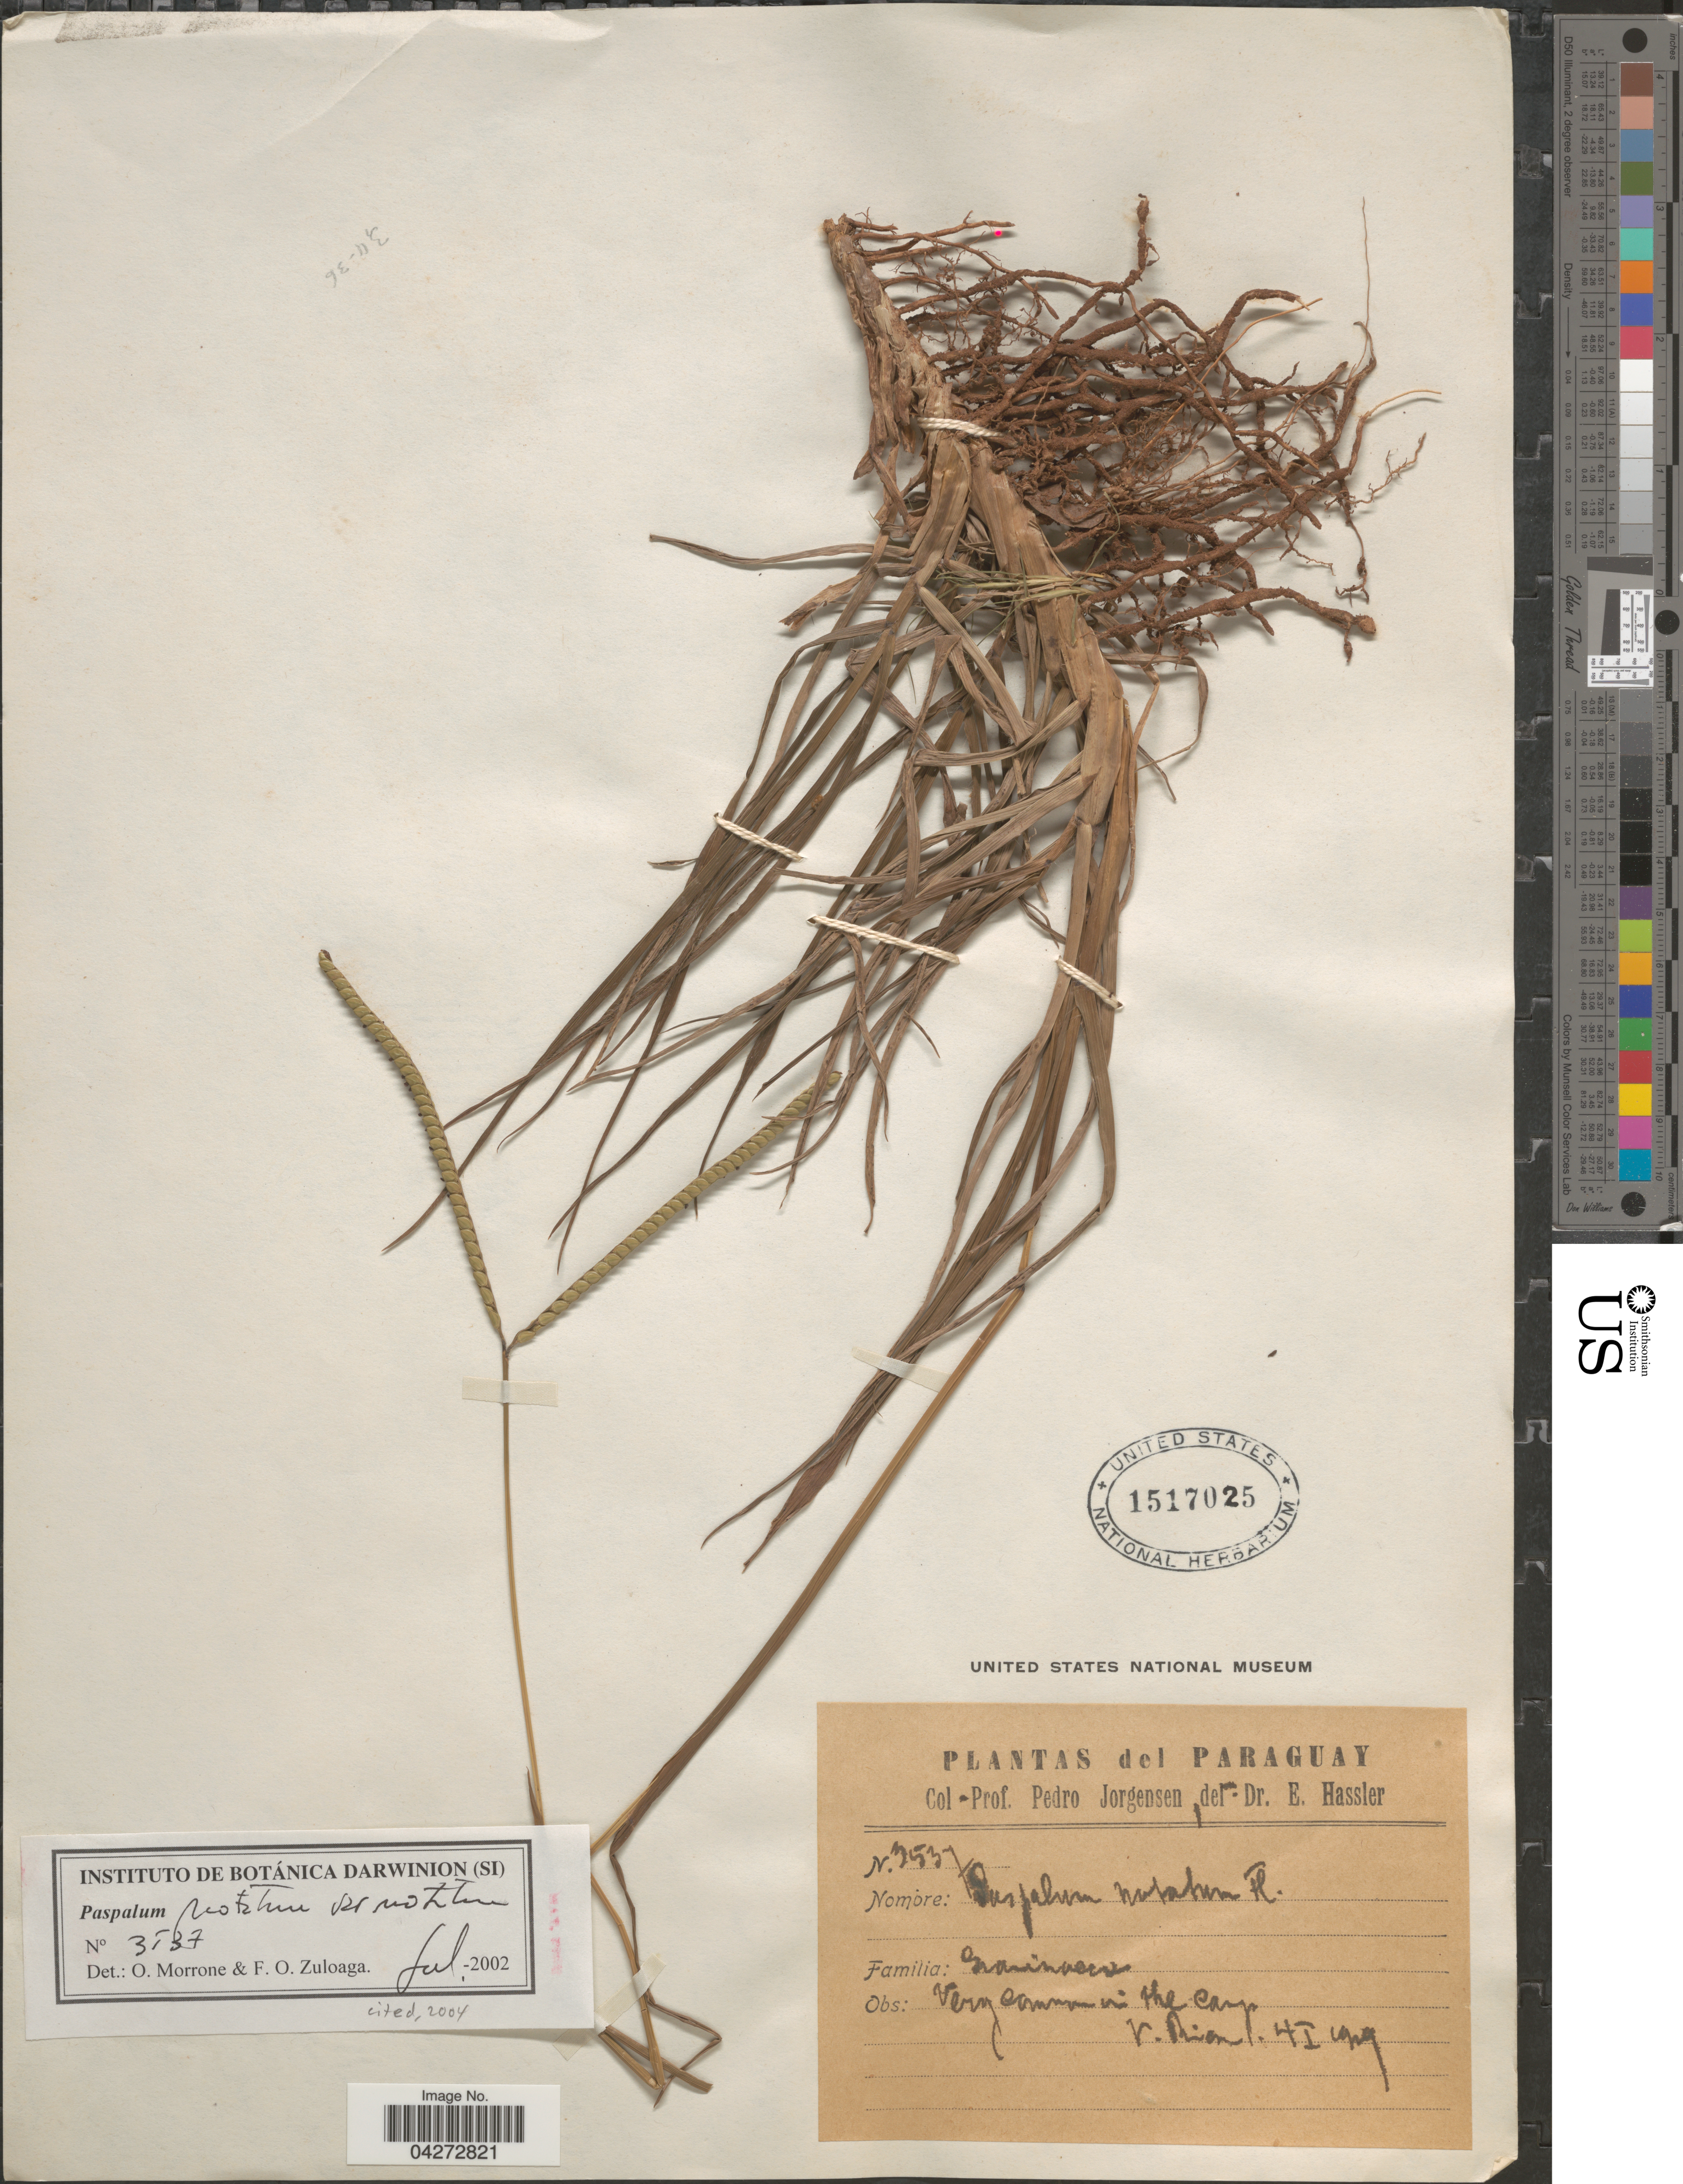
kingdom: Plantae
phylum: Tracheophyta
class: Liliopsida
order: Poales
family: Poaceae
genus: Paspalum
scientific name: Paspalum notatum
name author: Flüggé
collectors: P. Jörgensen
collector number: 2537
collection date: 1919-01-04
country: Paraguay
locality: V. Rica.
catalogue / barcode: US 1517025